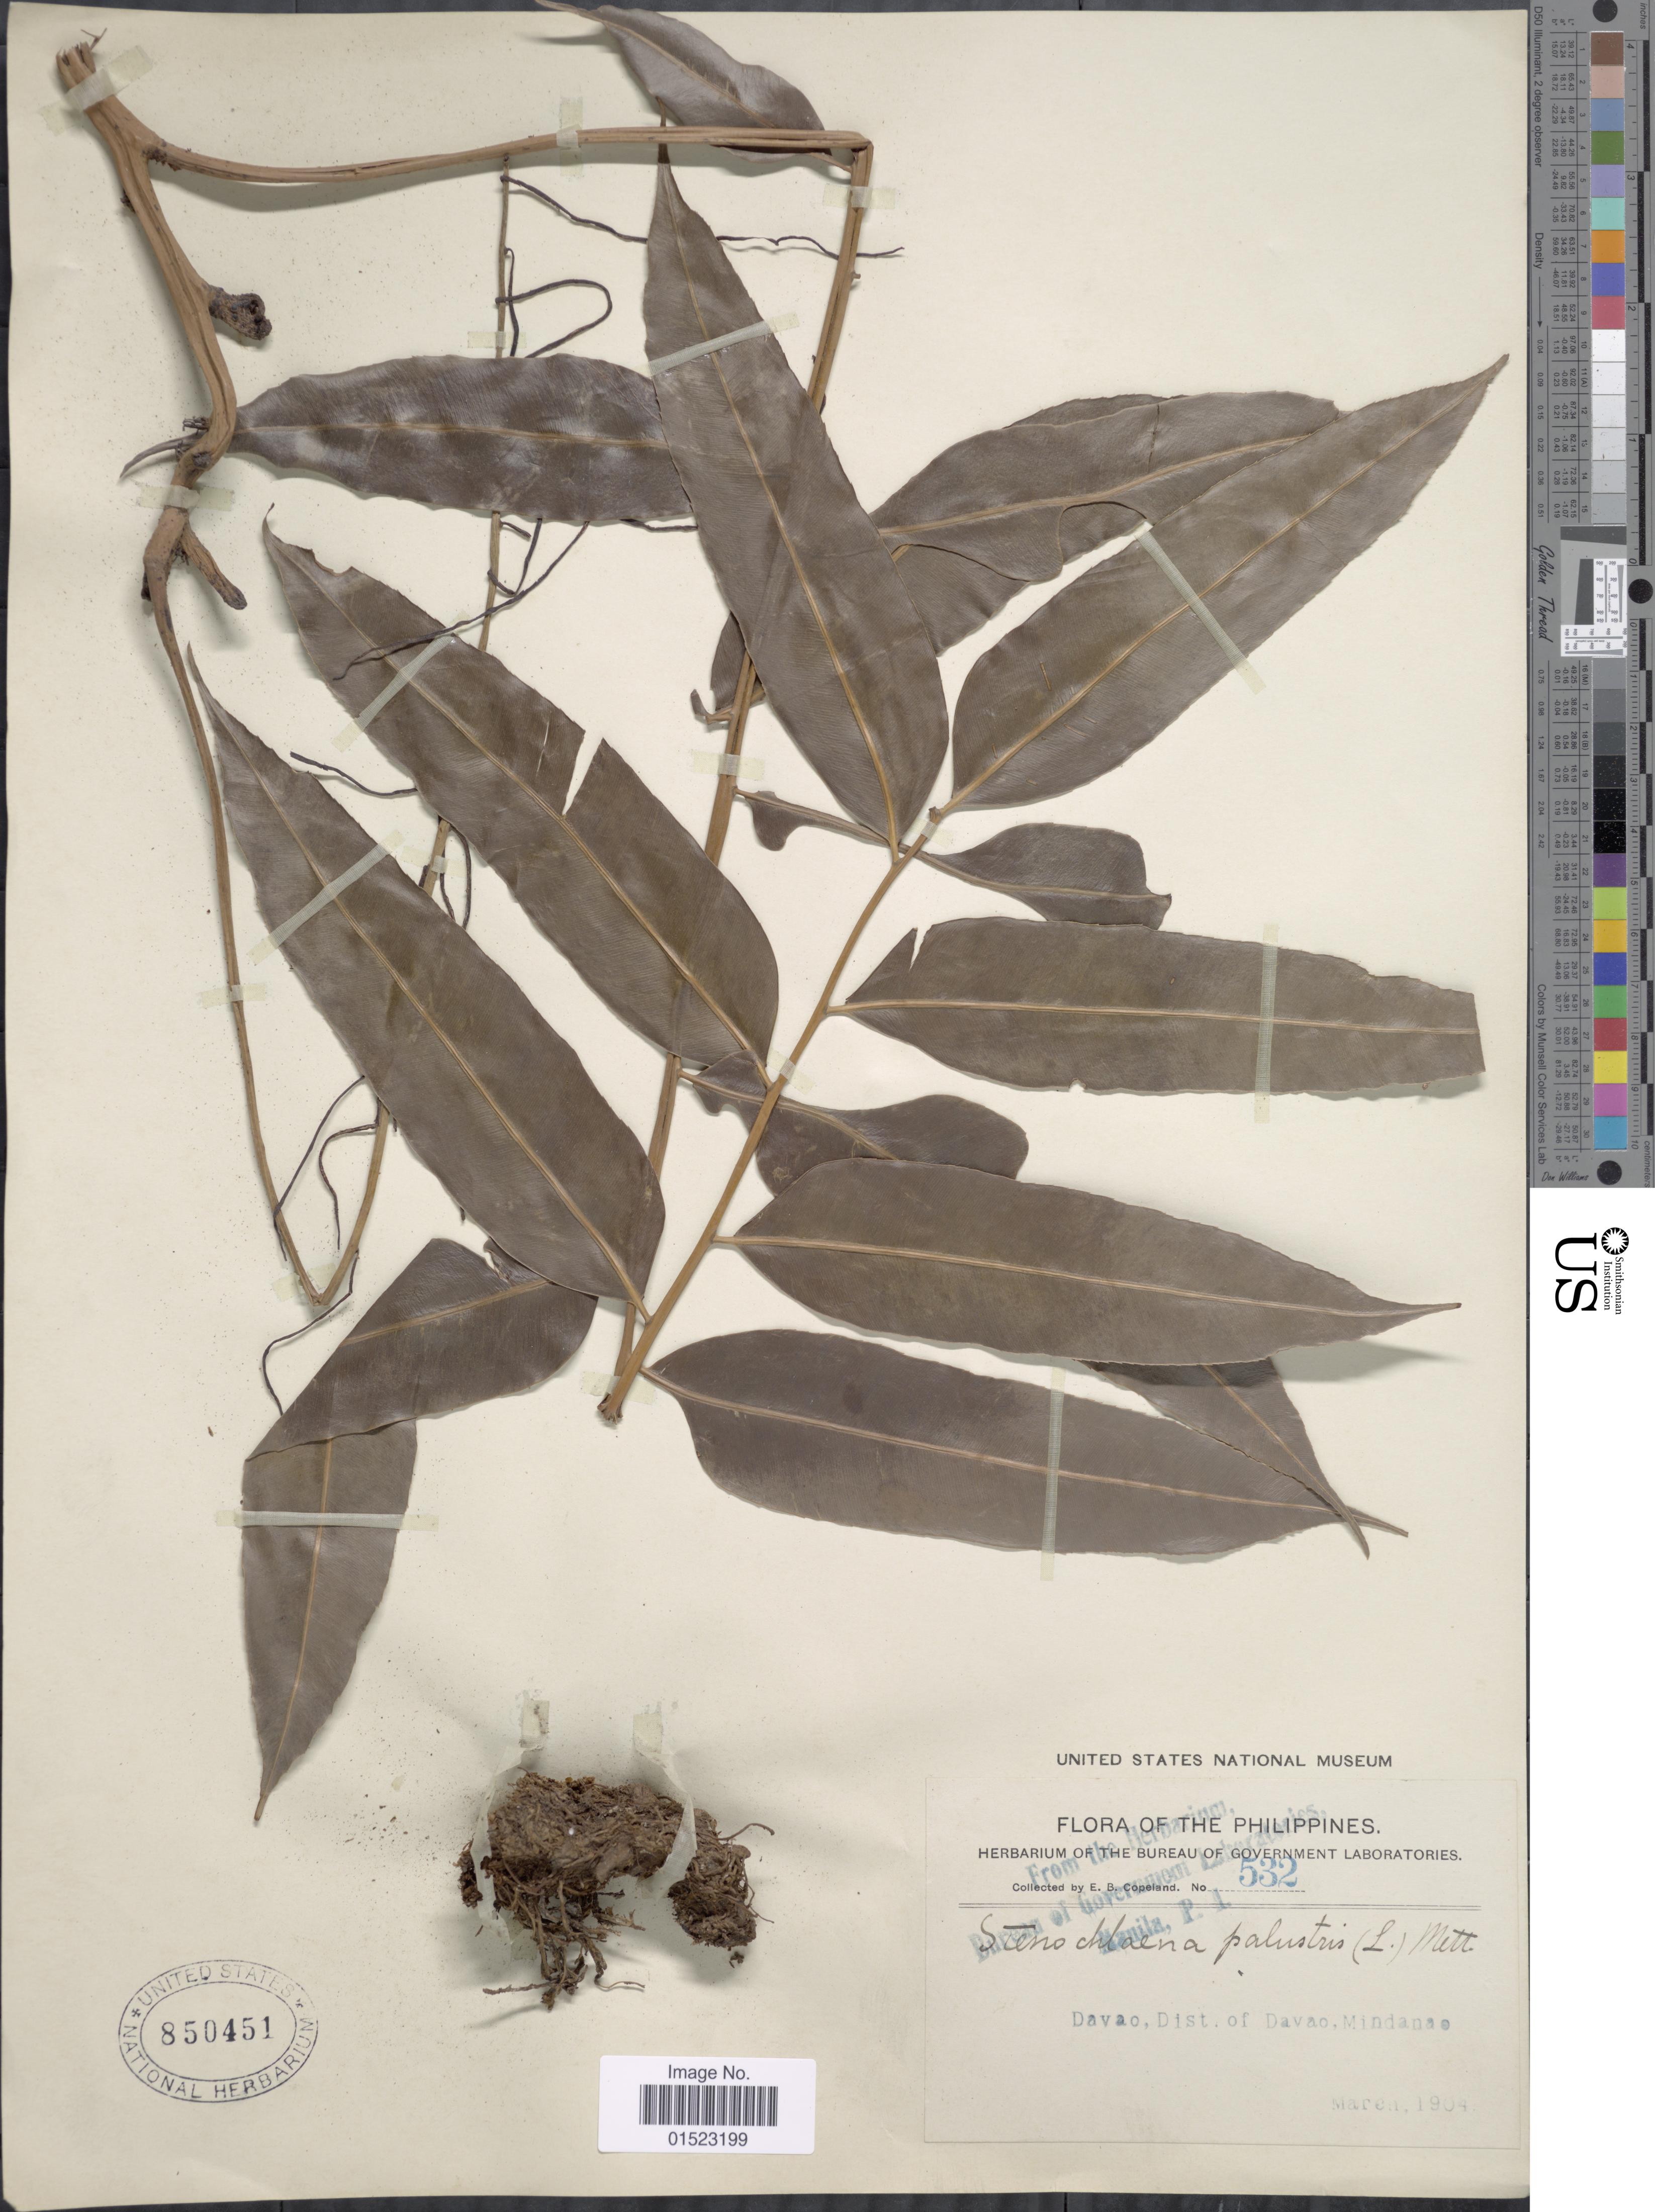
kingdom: Plantae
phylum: Tracheophyta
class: Polypodiopsida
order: Polypodiales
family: Blechnaceae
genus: Stenochlaena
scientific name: Stenochlaena palustris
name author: (Burm. f.) Bedd.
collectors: E. B. Copeland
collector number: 532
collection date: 1904-03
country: Philippines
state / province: Davao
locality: Mindanao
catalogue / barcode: US 850451